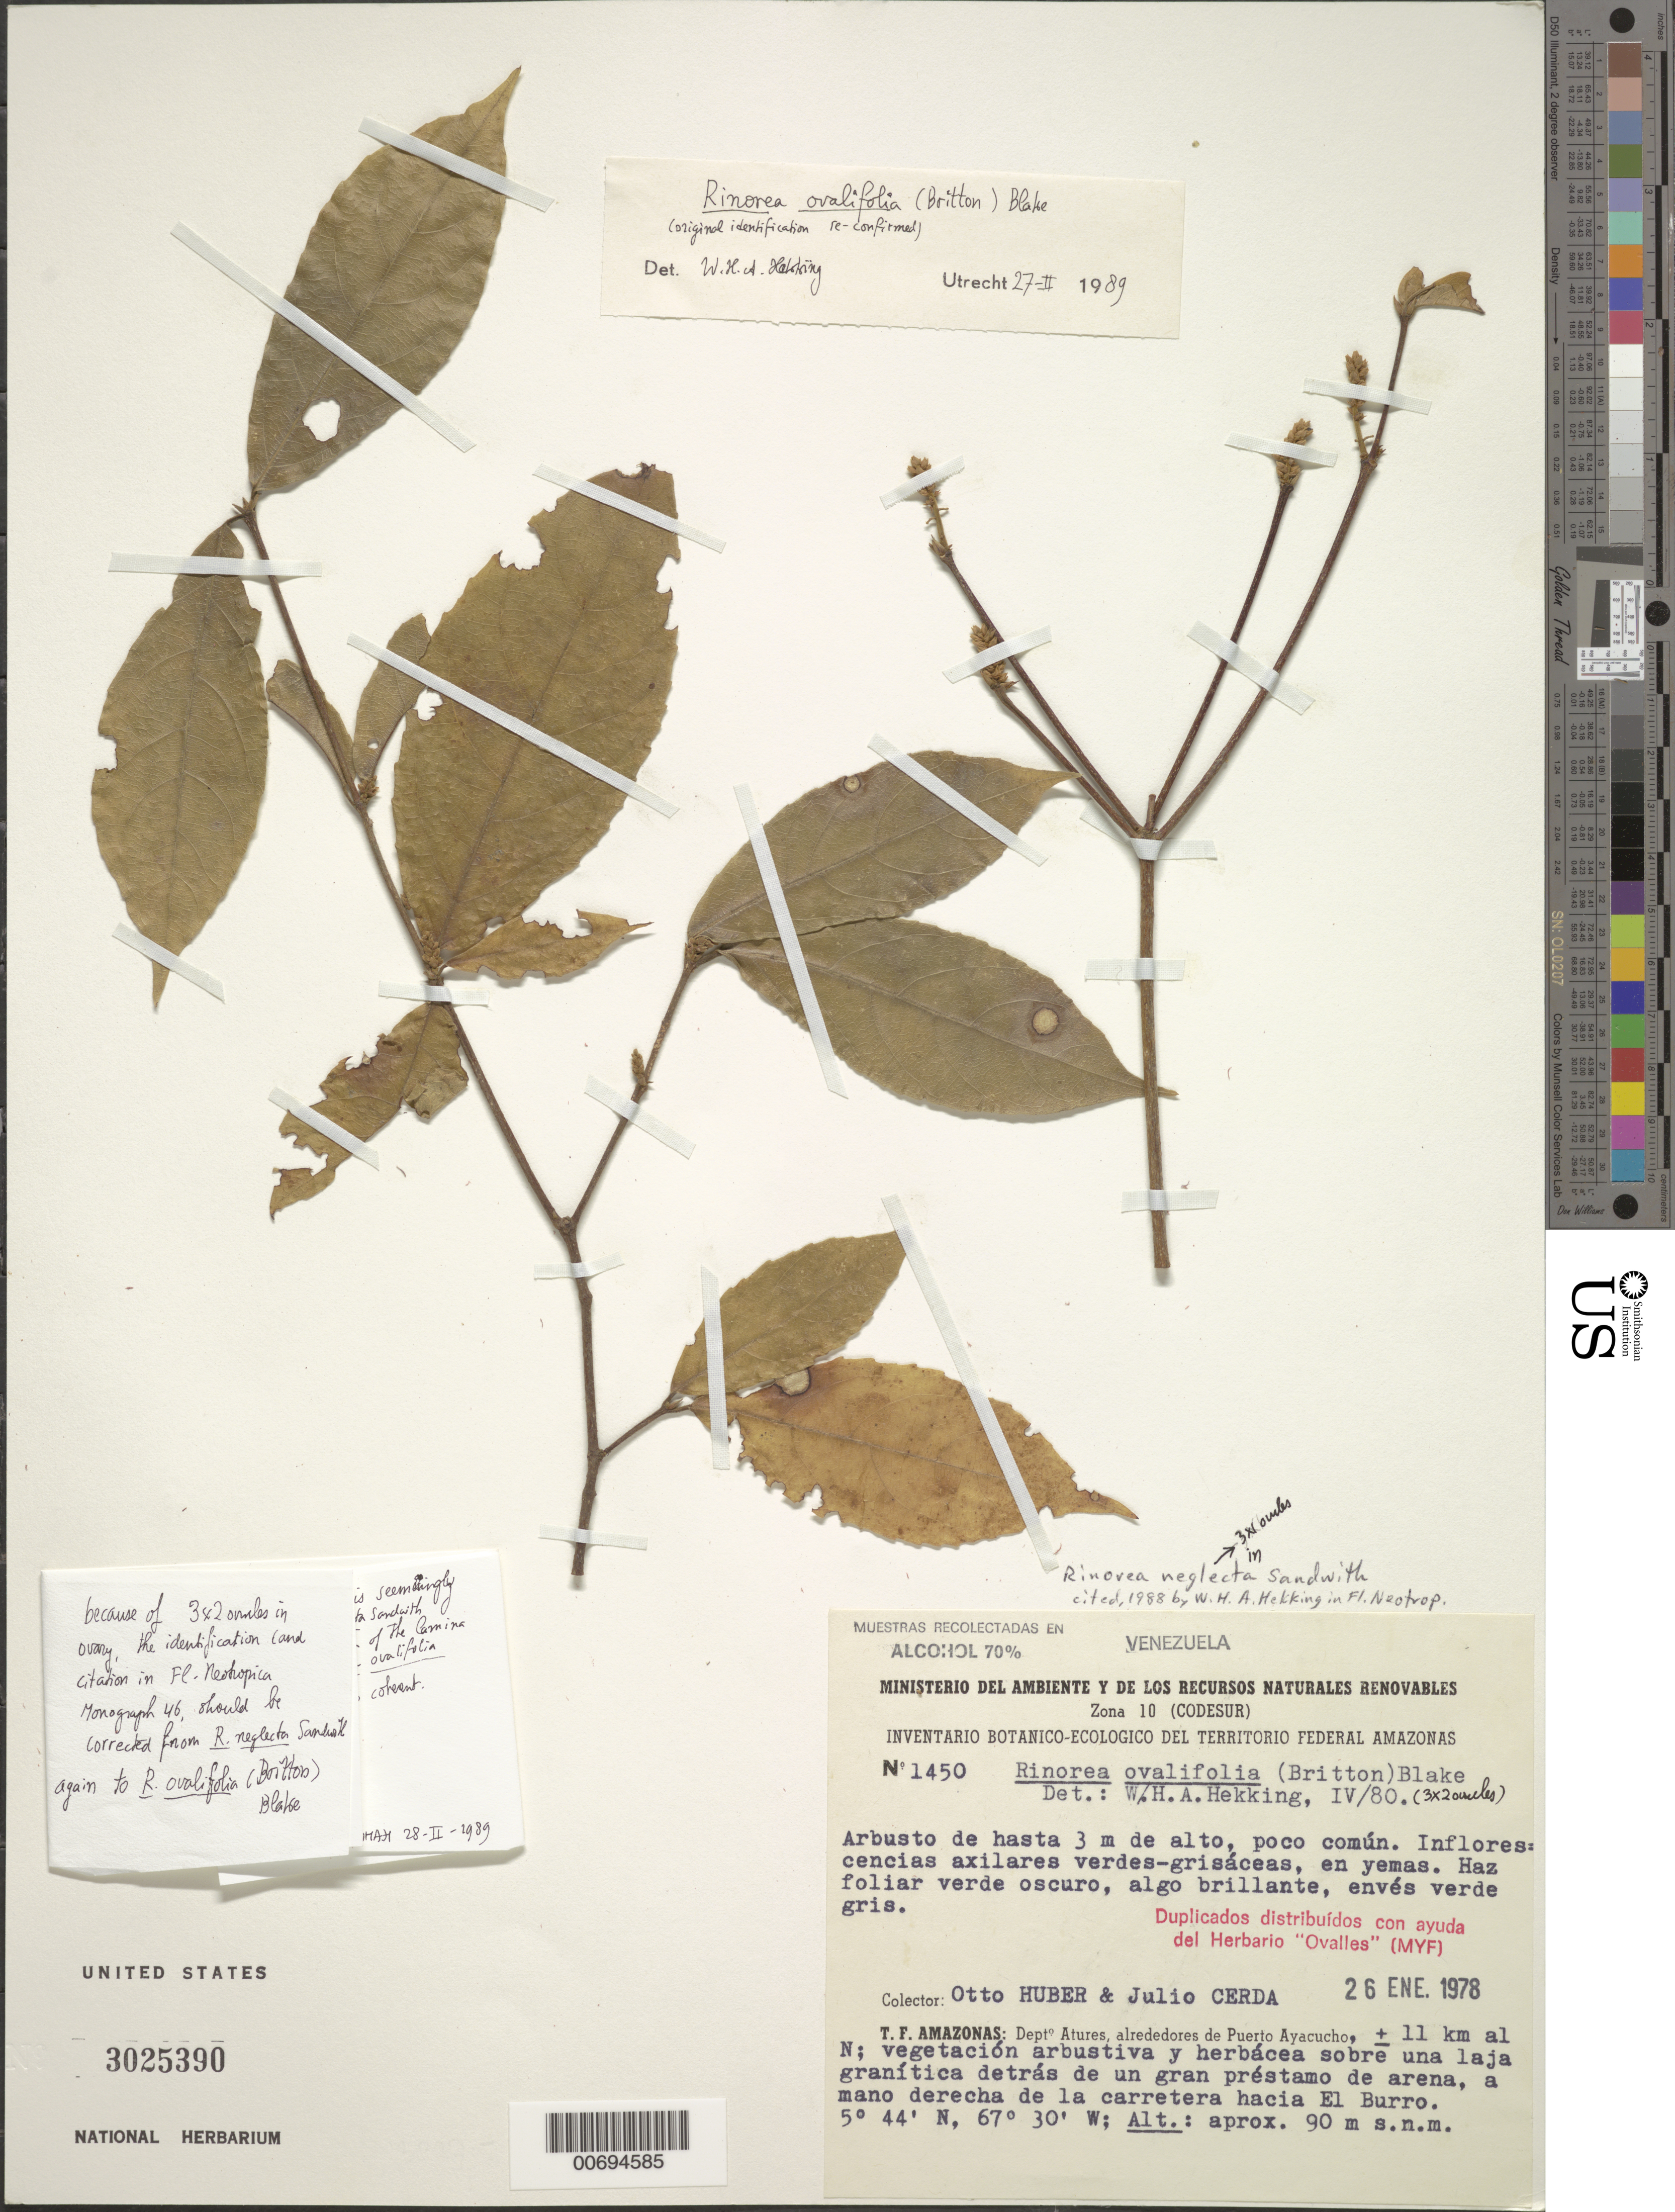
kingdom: Plantae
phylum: Tracheophyta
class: Magnoliopsida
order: Malpighiales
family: Violaceae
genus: Rinorea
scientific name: Rinorea ovalifolia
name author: (Britton) S.F. Blake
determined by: Hekking, W. H. A.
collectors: O. Huber & J. Cerda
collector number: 1450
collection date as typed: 26-Jan-78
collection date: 1978-01-26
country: Venezuela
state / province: Amazonas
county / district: Atures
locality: Puerto Ayacucho, 11 km al N; carretera hacia El Burro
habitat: Arbustiva y herbacea sobre una laja grantica detras de un gran prestamo de arena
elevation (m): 90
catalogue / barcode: US 3025390